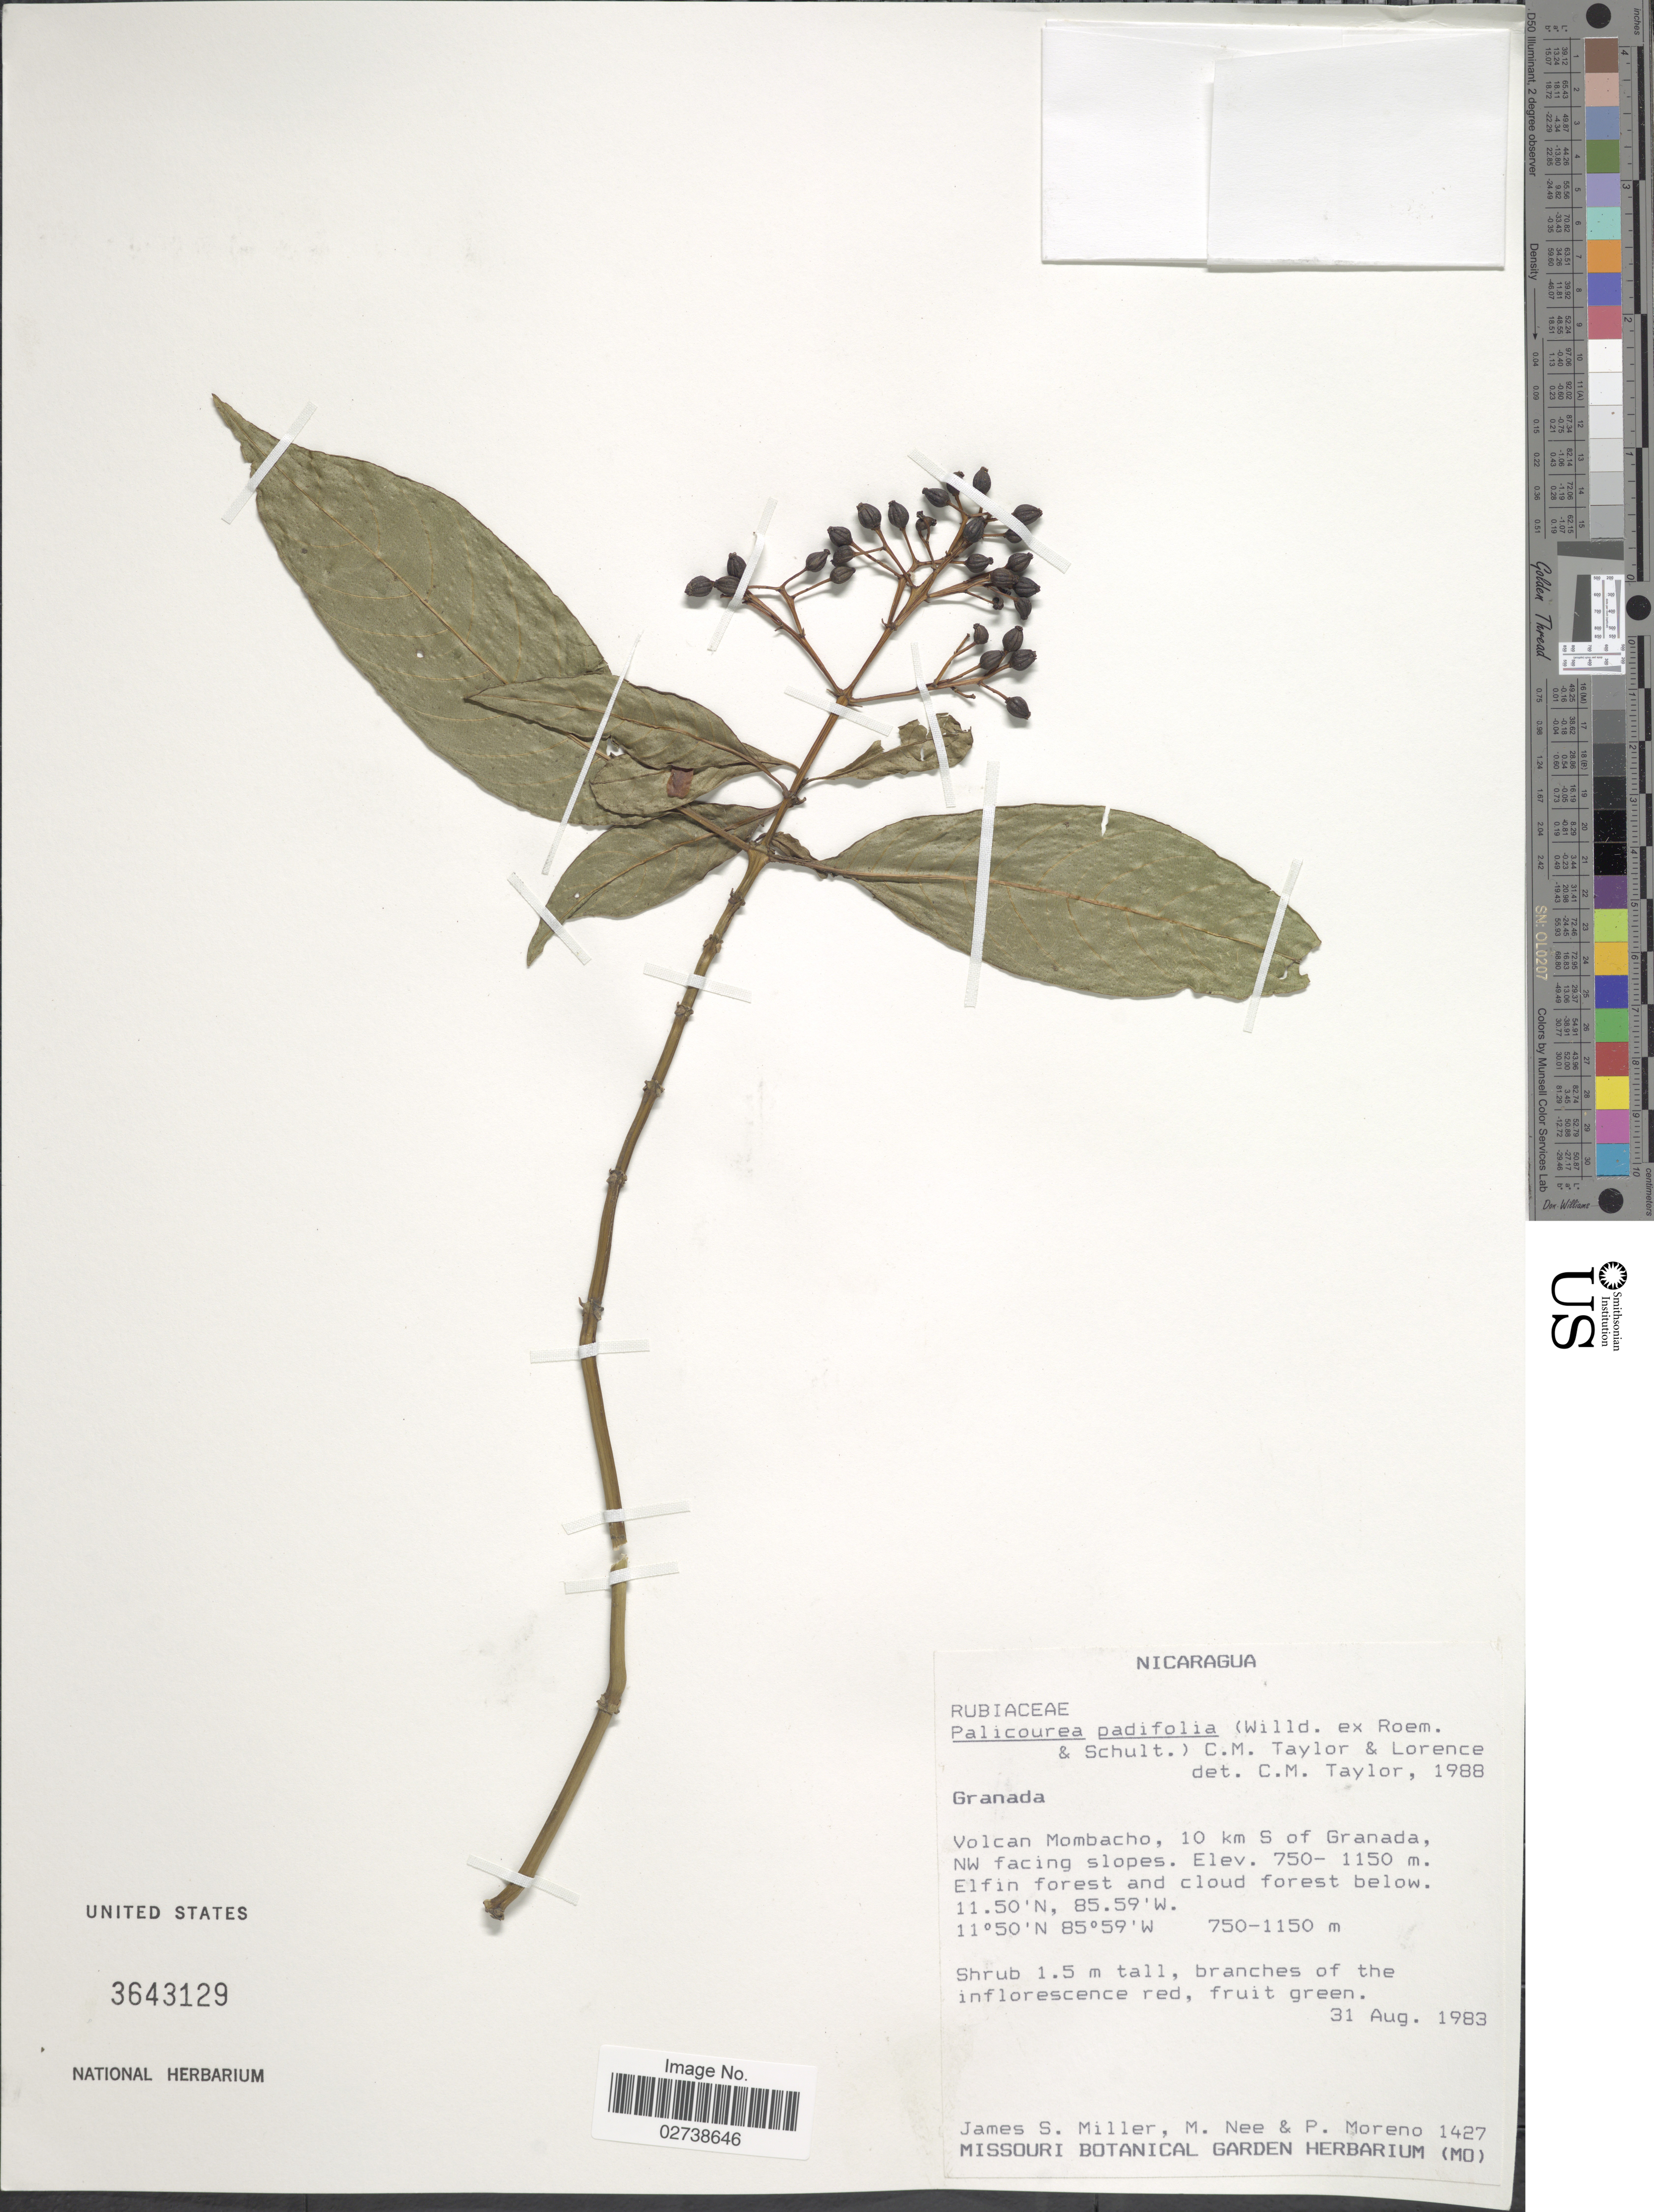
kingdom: Plantae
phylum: Tracheophyta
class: Magnoliopsida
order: Gentianales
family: Rubiaceae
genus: Palicourea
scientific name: Palicourea padifolia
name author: (Humb. & Bonpl. ex Roem. & Schult.) C.M. Taylor & Lorence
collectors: J. S. Miller, M. Nee & P. Moreno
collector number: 1427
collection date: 1983-08-31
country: Nicaragua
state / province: Granada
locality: Volcan Mombacho, 10 km S of Granada, NW facing slopes. Elfin forest and cloud forest below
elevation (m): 750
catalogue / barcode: US 3643129